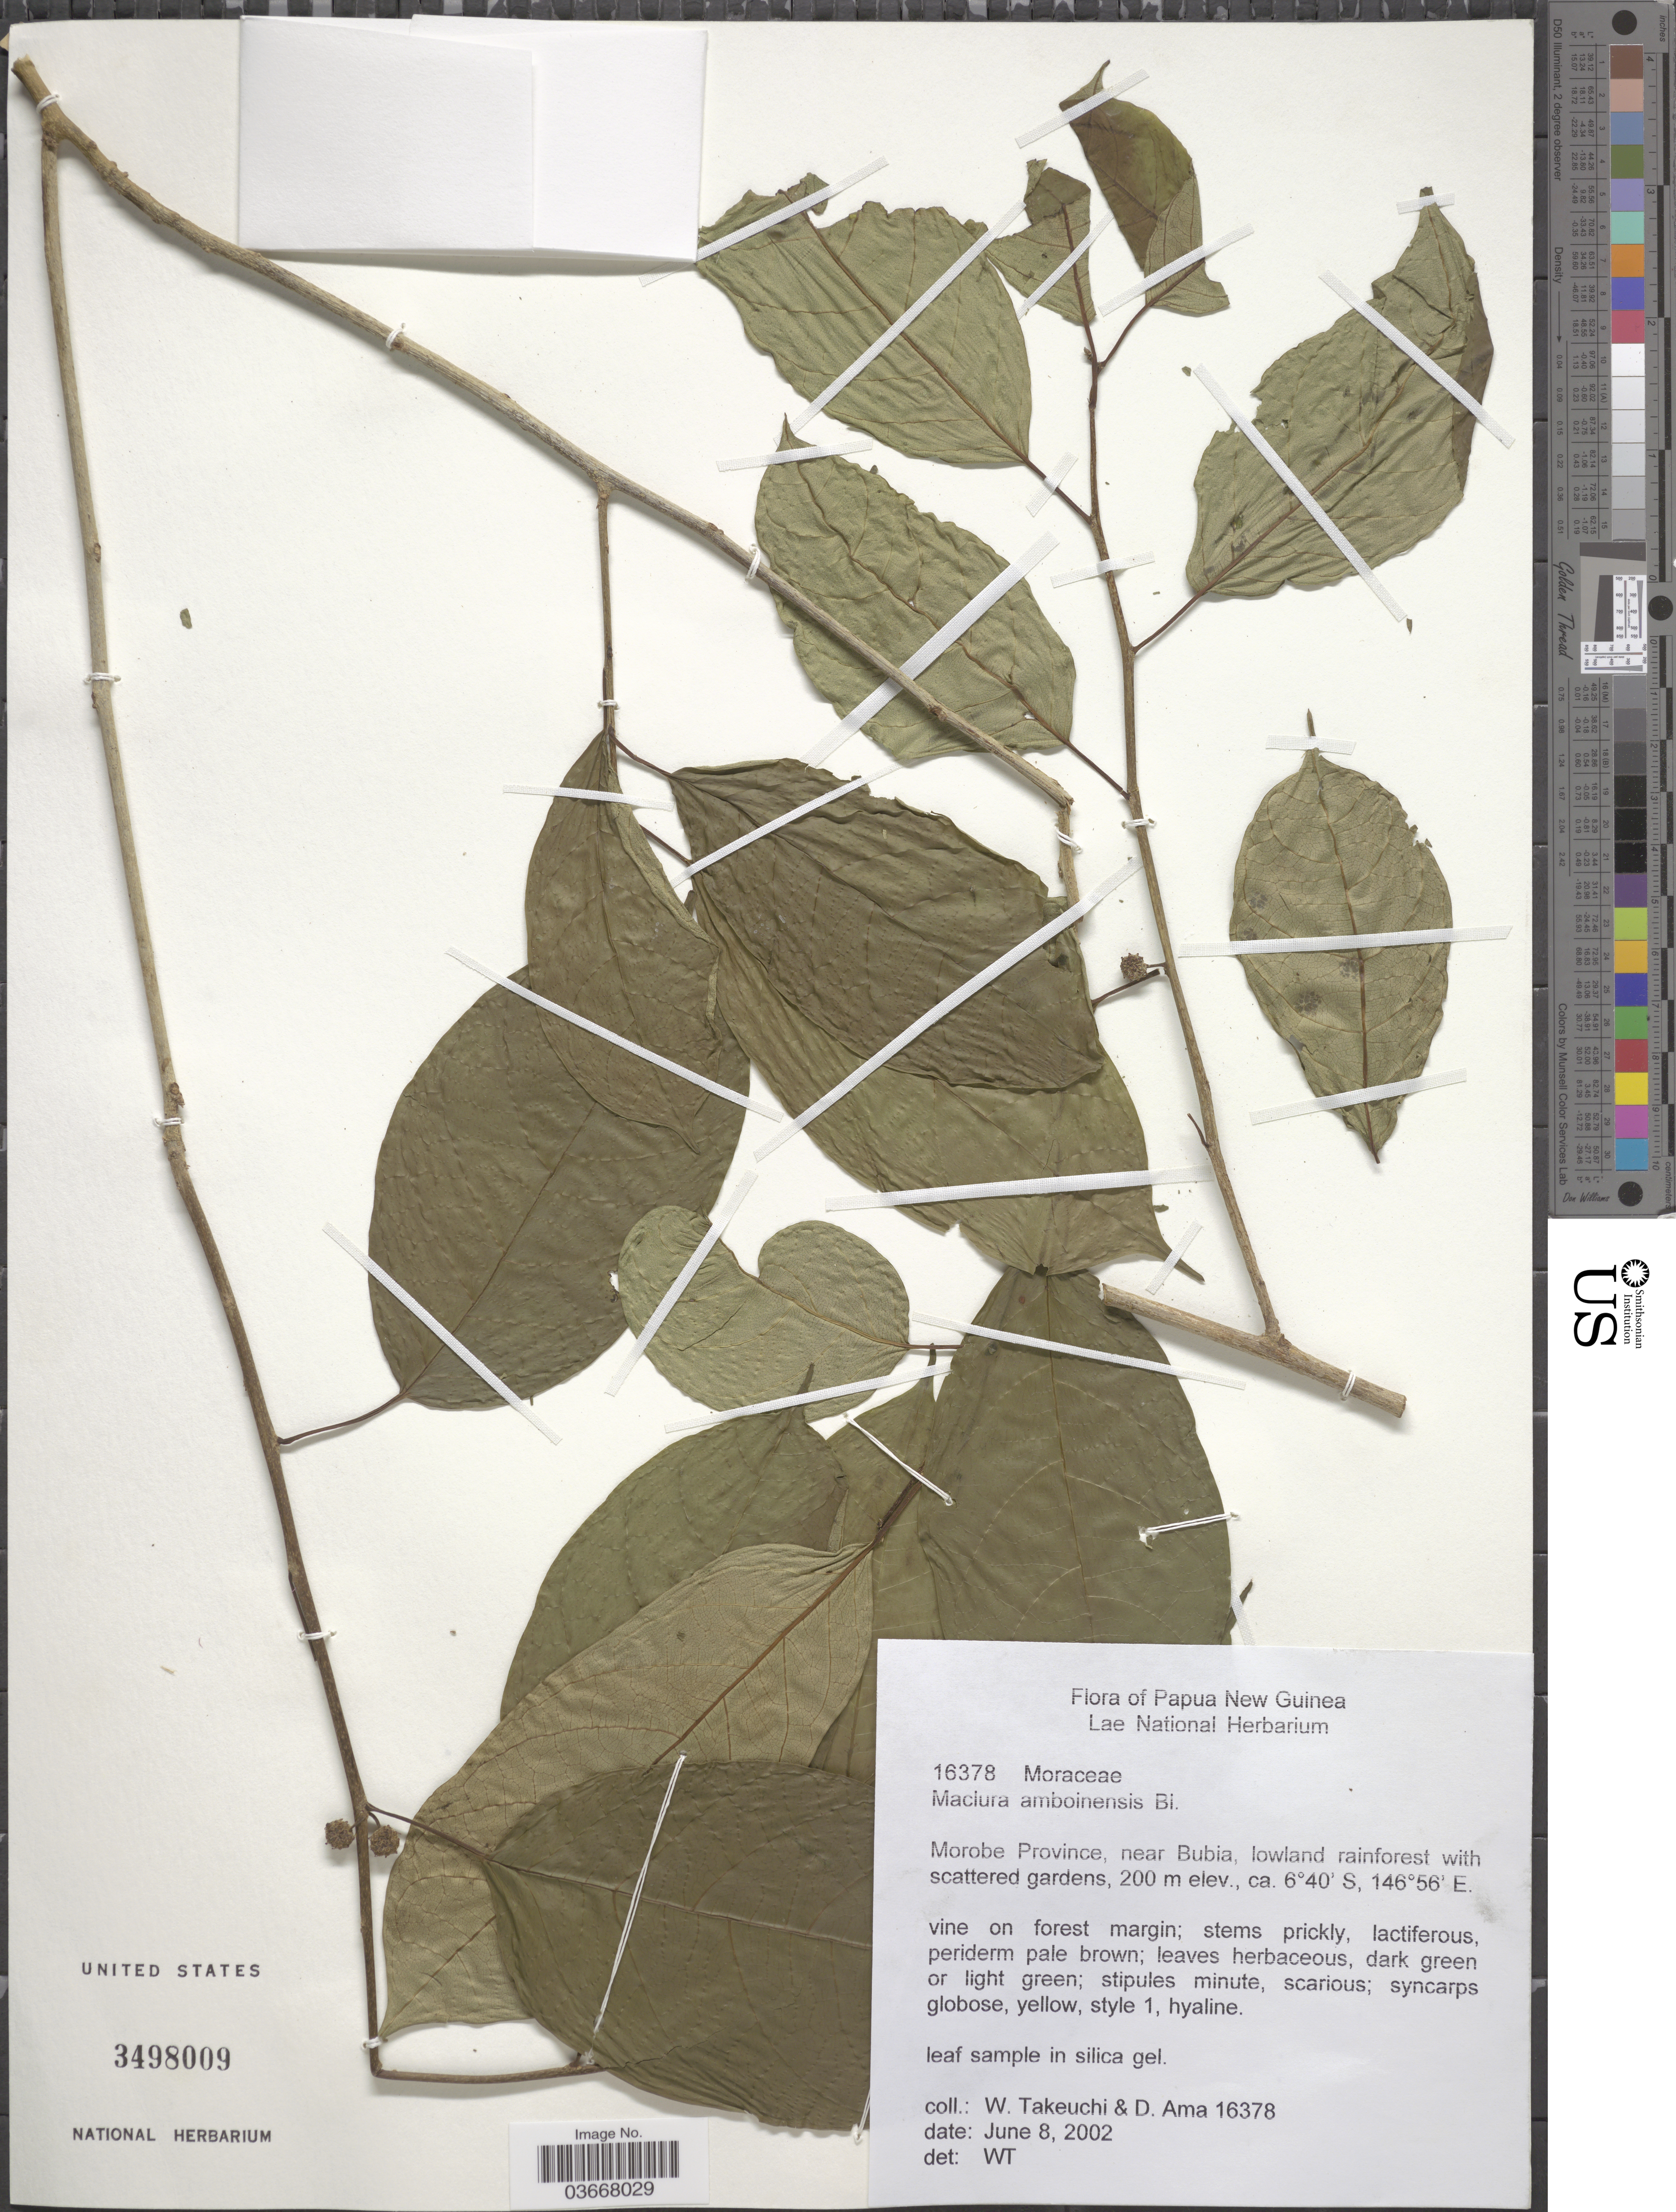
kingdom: Plantae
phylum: Tracheophyta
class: Magnoliopsida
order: Rosales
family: Moraceae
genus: Maclura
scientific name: Maclura amboinensis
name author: Blume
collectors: W. Takeuchi & D. Ama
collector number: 16378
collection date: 2002-06-08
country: Papua New Guinea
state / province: Morobe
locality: Near Bubia.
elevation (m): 200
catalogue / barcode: US 3498009